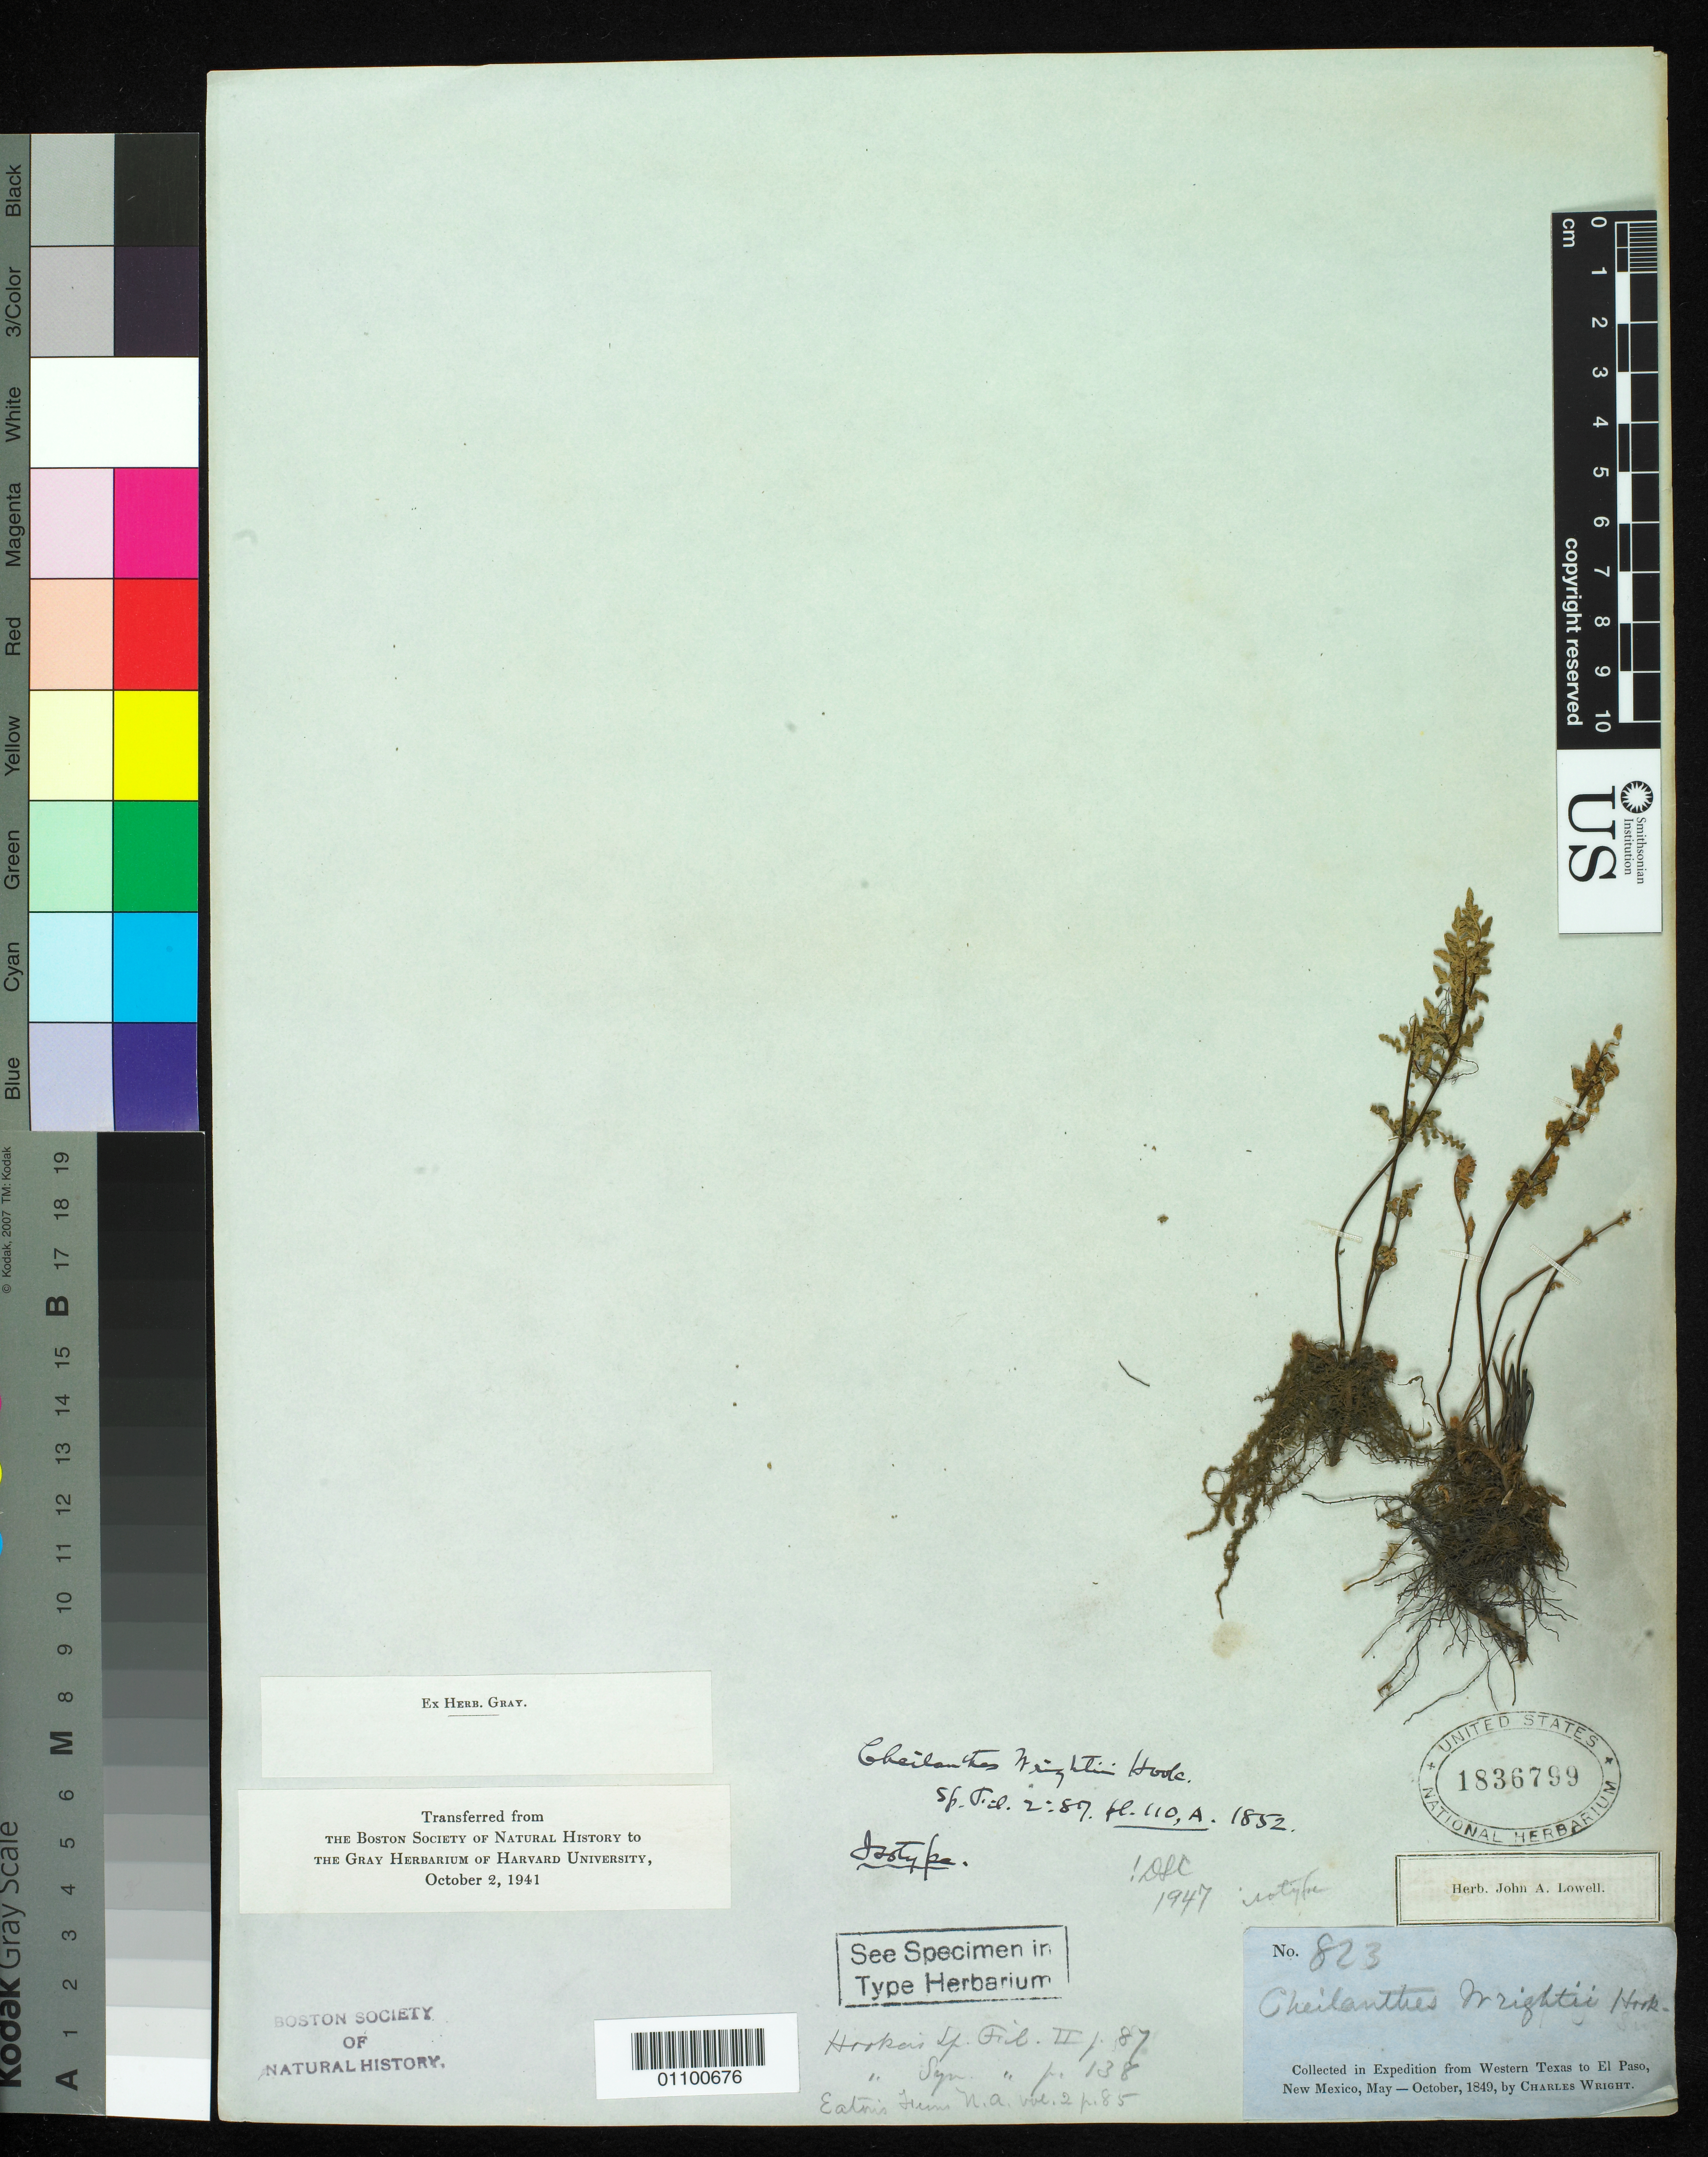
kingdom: Plantae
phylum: Tracheophyta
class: Polypodiopsida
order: Polypodiales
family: Pteridaceae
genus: Cheilanthes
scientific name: Cheilanthes wrightii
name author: Hook.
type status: Isotype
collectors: C. Wright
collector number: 823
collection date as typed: Oct 1849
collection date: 1849-10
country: United States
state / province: New Mexico / Texas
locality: Western Texas to El Pasco.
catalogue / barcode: US 1836799